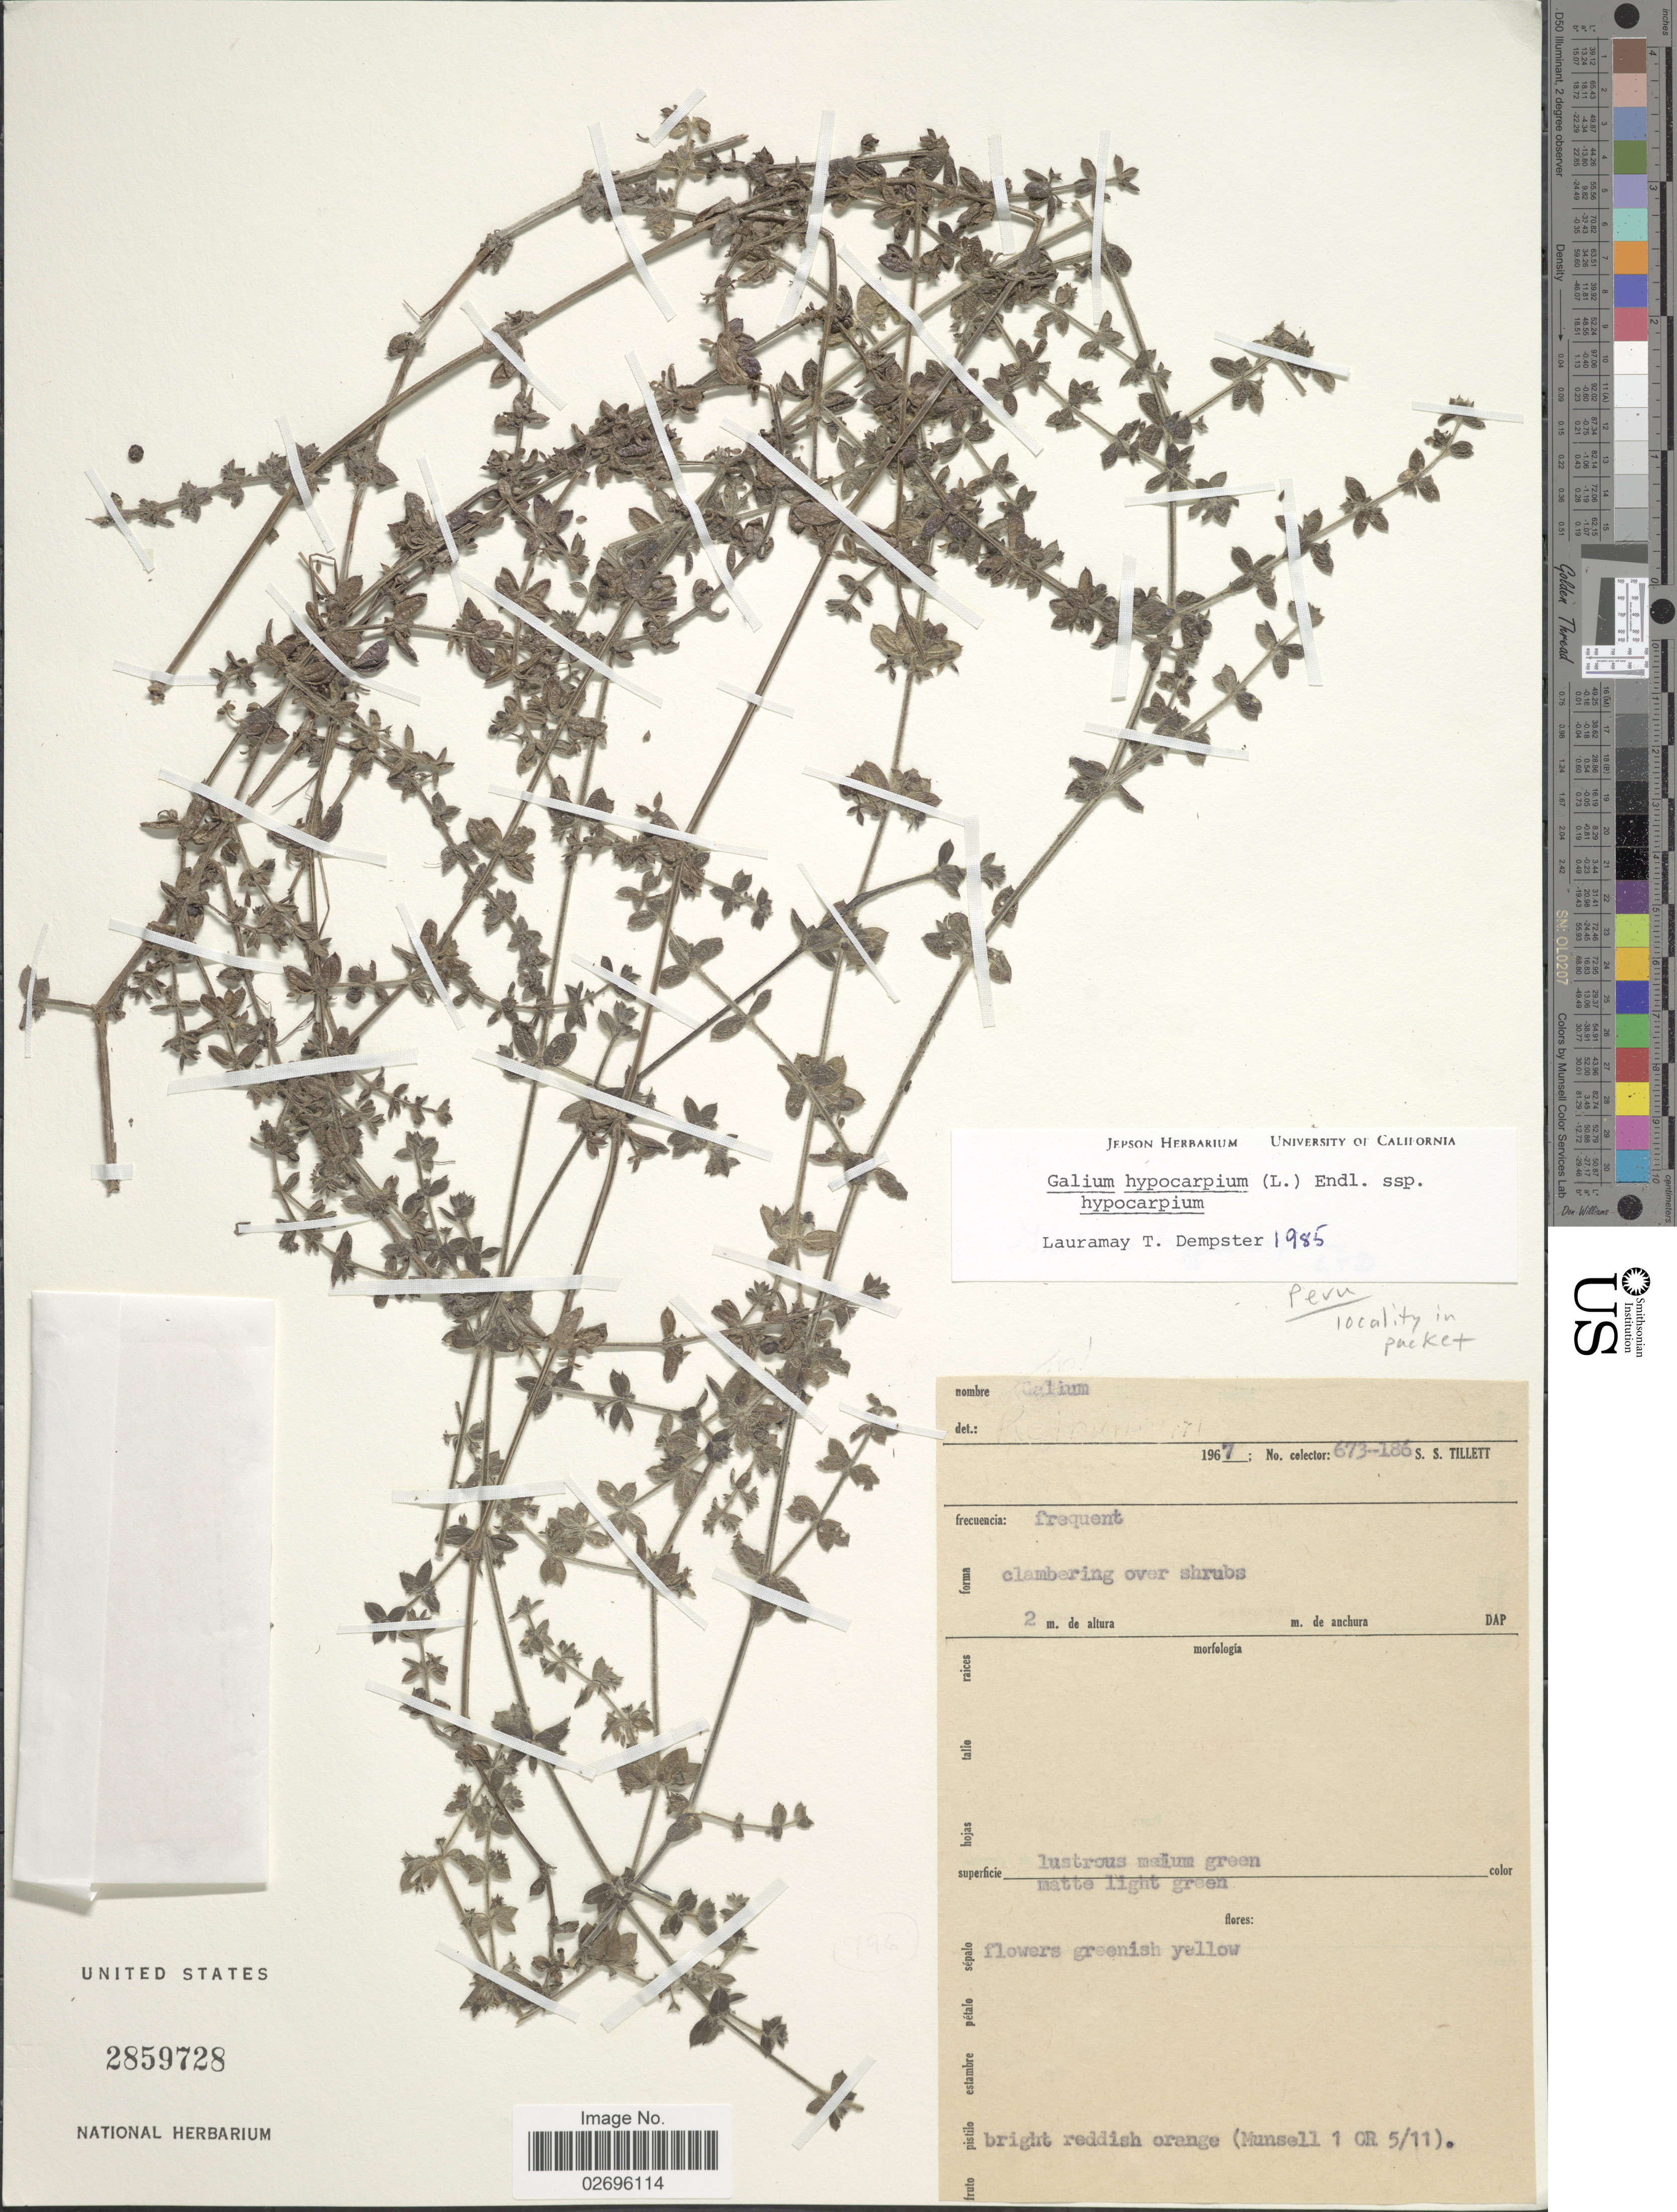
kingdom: Plantae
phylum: Tracheophyta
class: Magnoliopsida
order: Gentianales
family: Rubiaceae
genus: Galium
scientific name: Galium hypocarpium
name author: (L.) Endl. ex Griseb.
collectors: S. S. Tillett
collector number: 673-186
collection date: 1967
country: Peru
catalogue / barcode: US 2859728